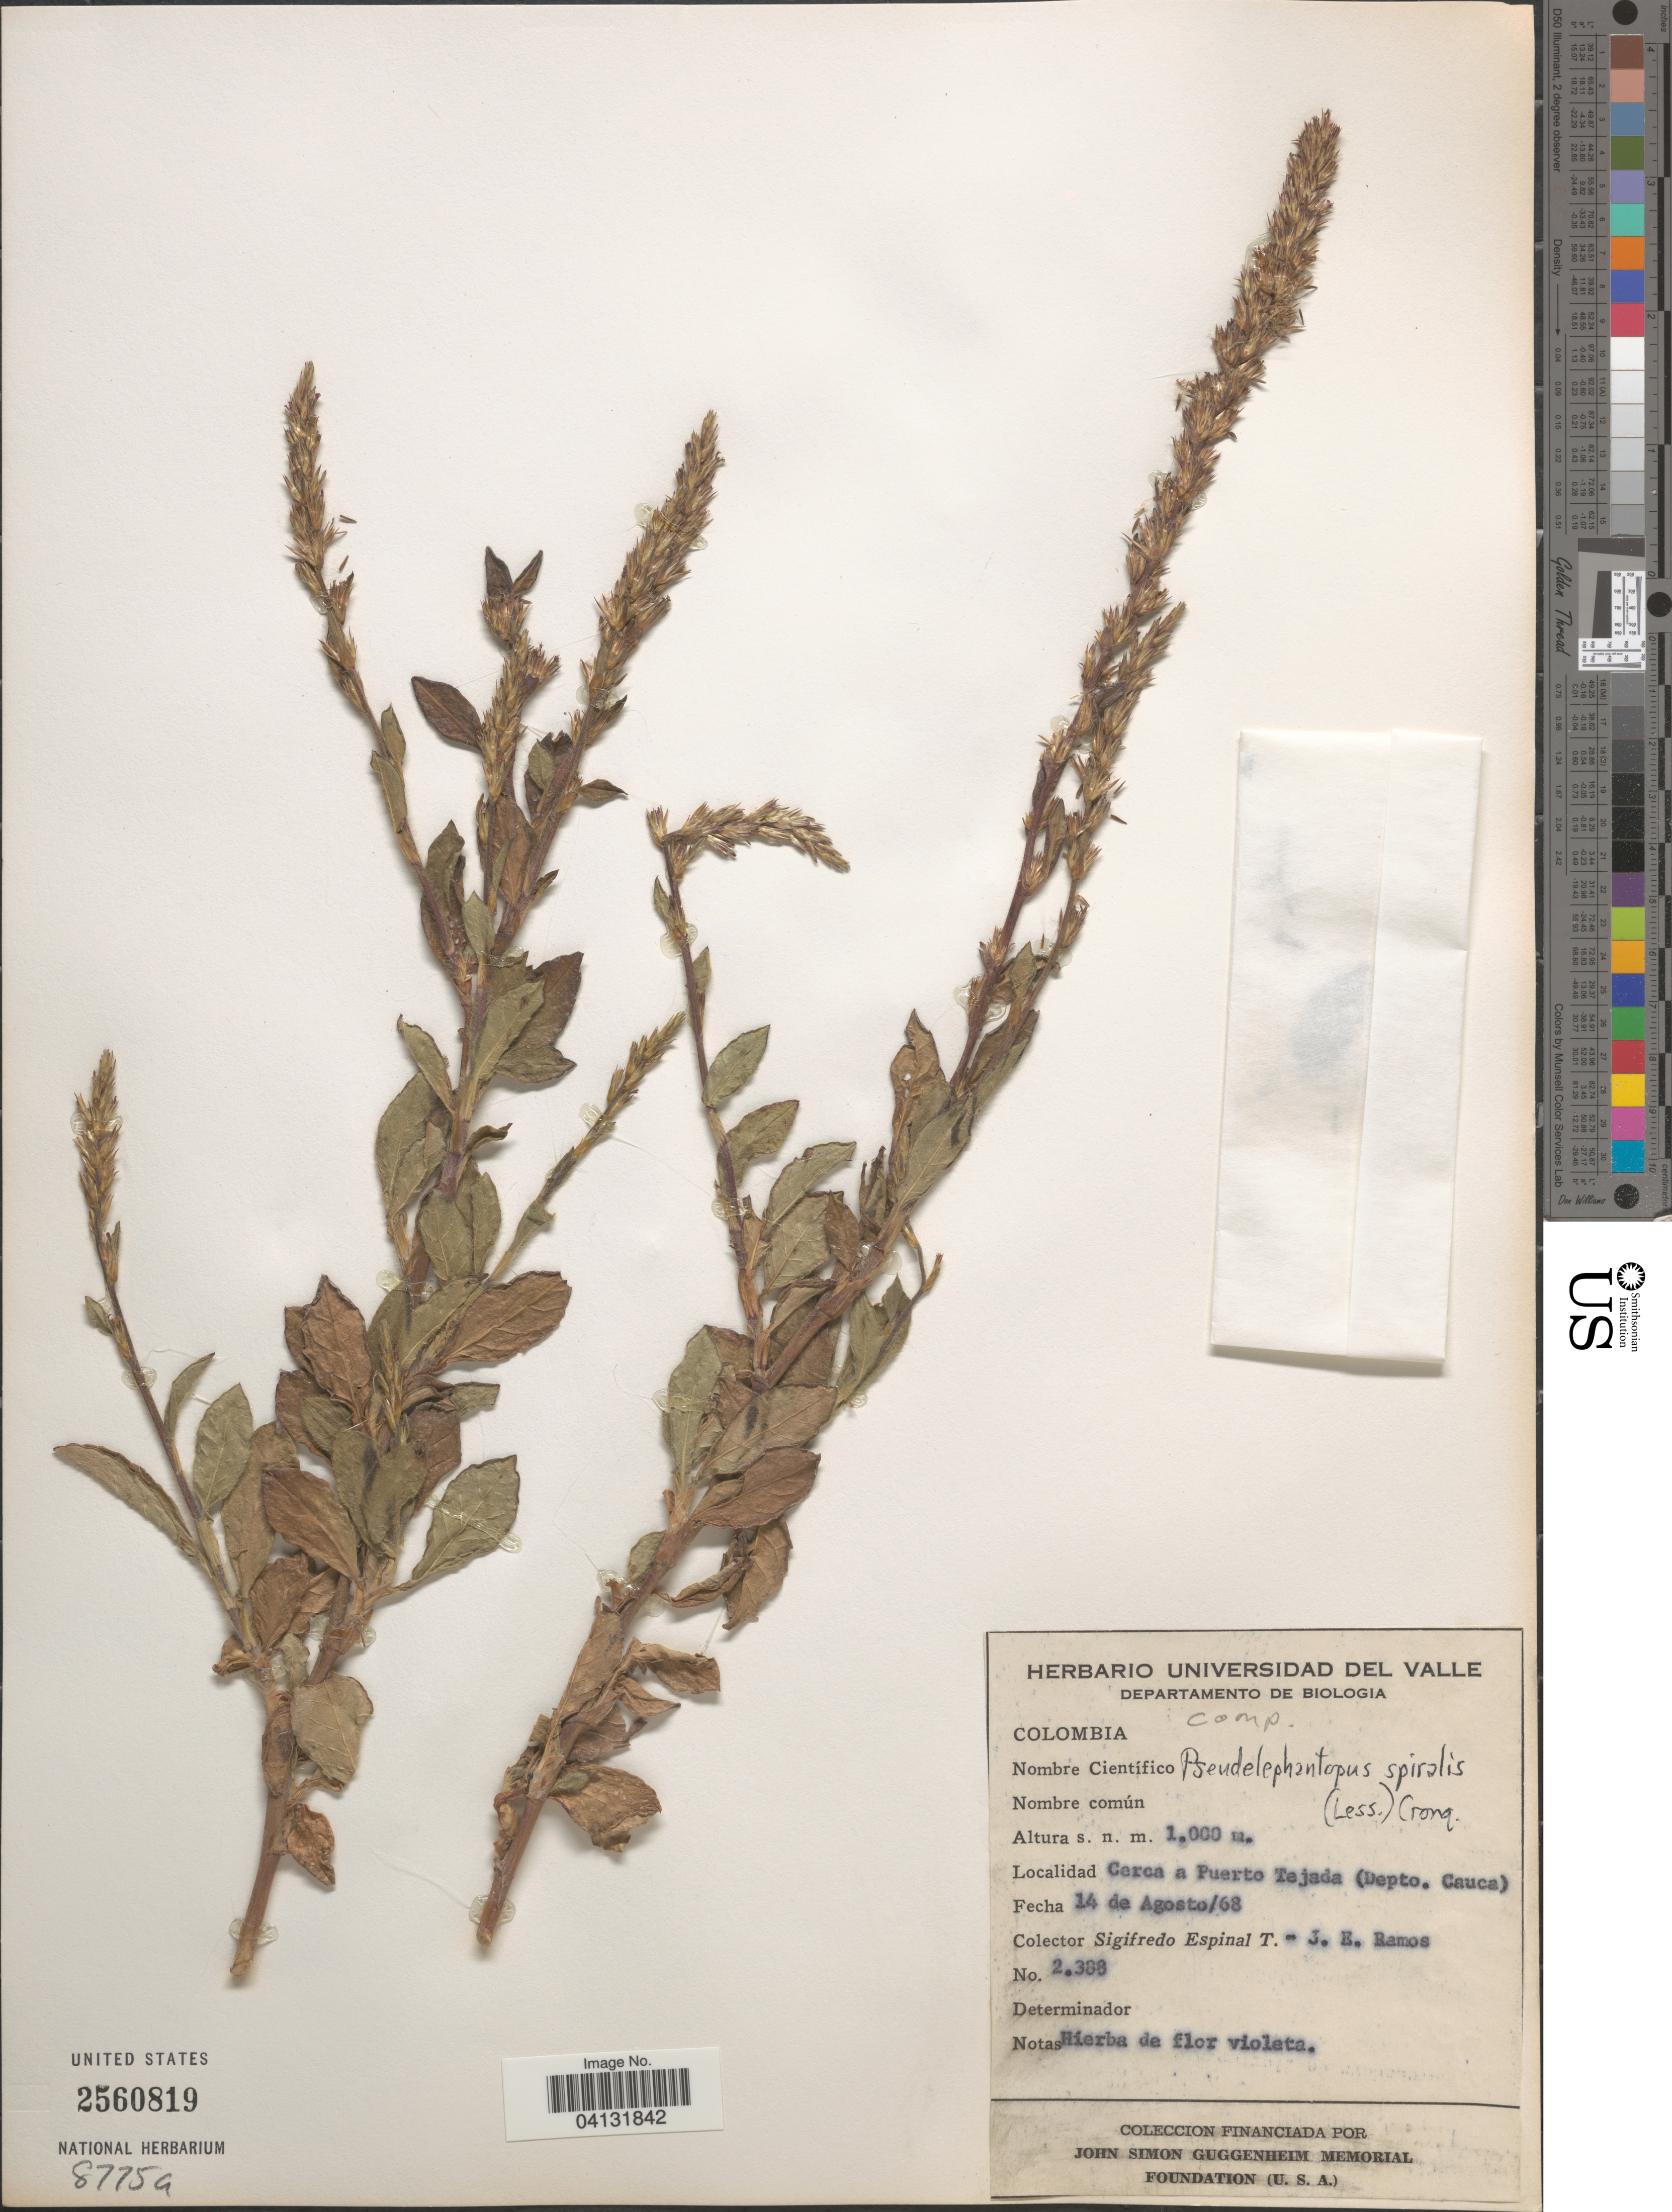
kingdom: Plantae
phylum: Tracheophyta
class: Magnoliopsida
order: Asterales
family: Asteraceae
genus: Pseudelephantopus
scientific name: Pseudelephantopus spiralis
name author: (Less.) Cronquist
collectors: S. Espinal T. & J. E. Ramos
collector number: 2388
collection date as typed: Transcribed d/m/y: 14/8/68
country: Colombia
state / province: Cauca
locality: Cerca a Puerto Tejada (Depto. Cauca).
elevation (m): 1000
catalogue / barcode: US 2560819